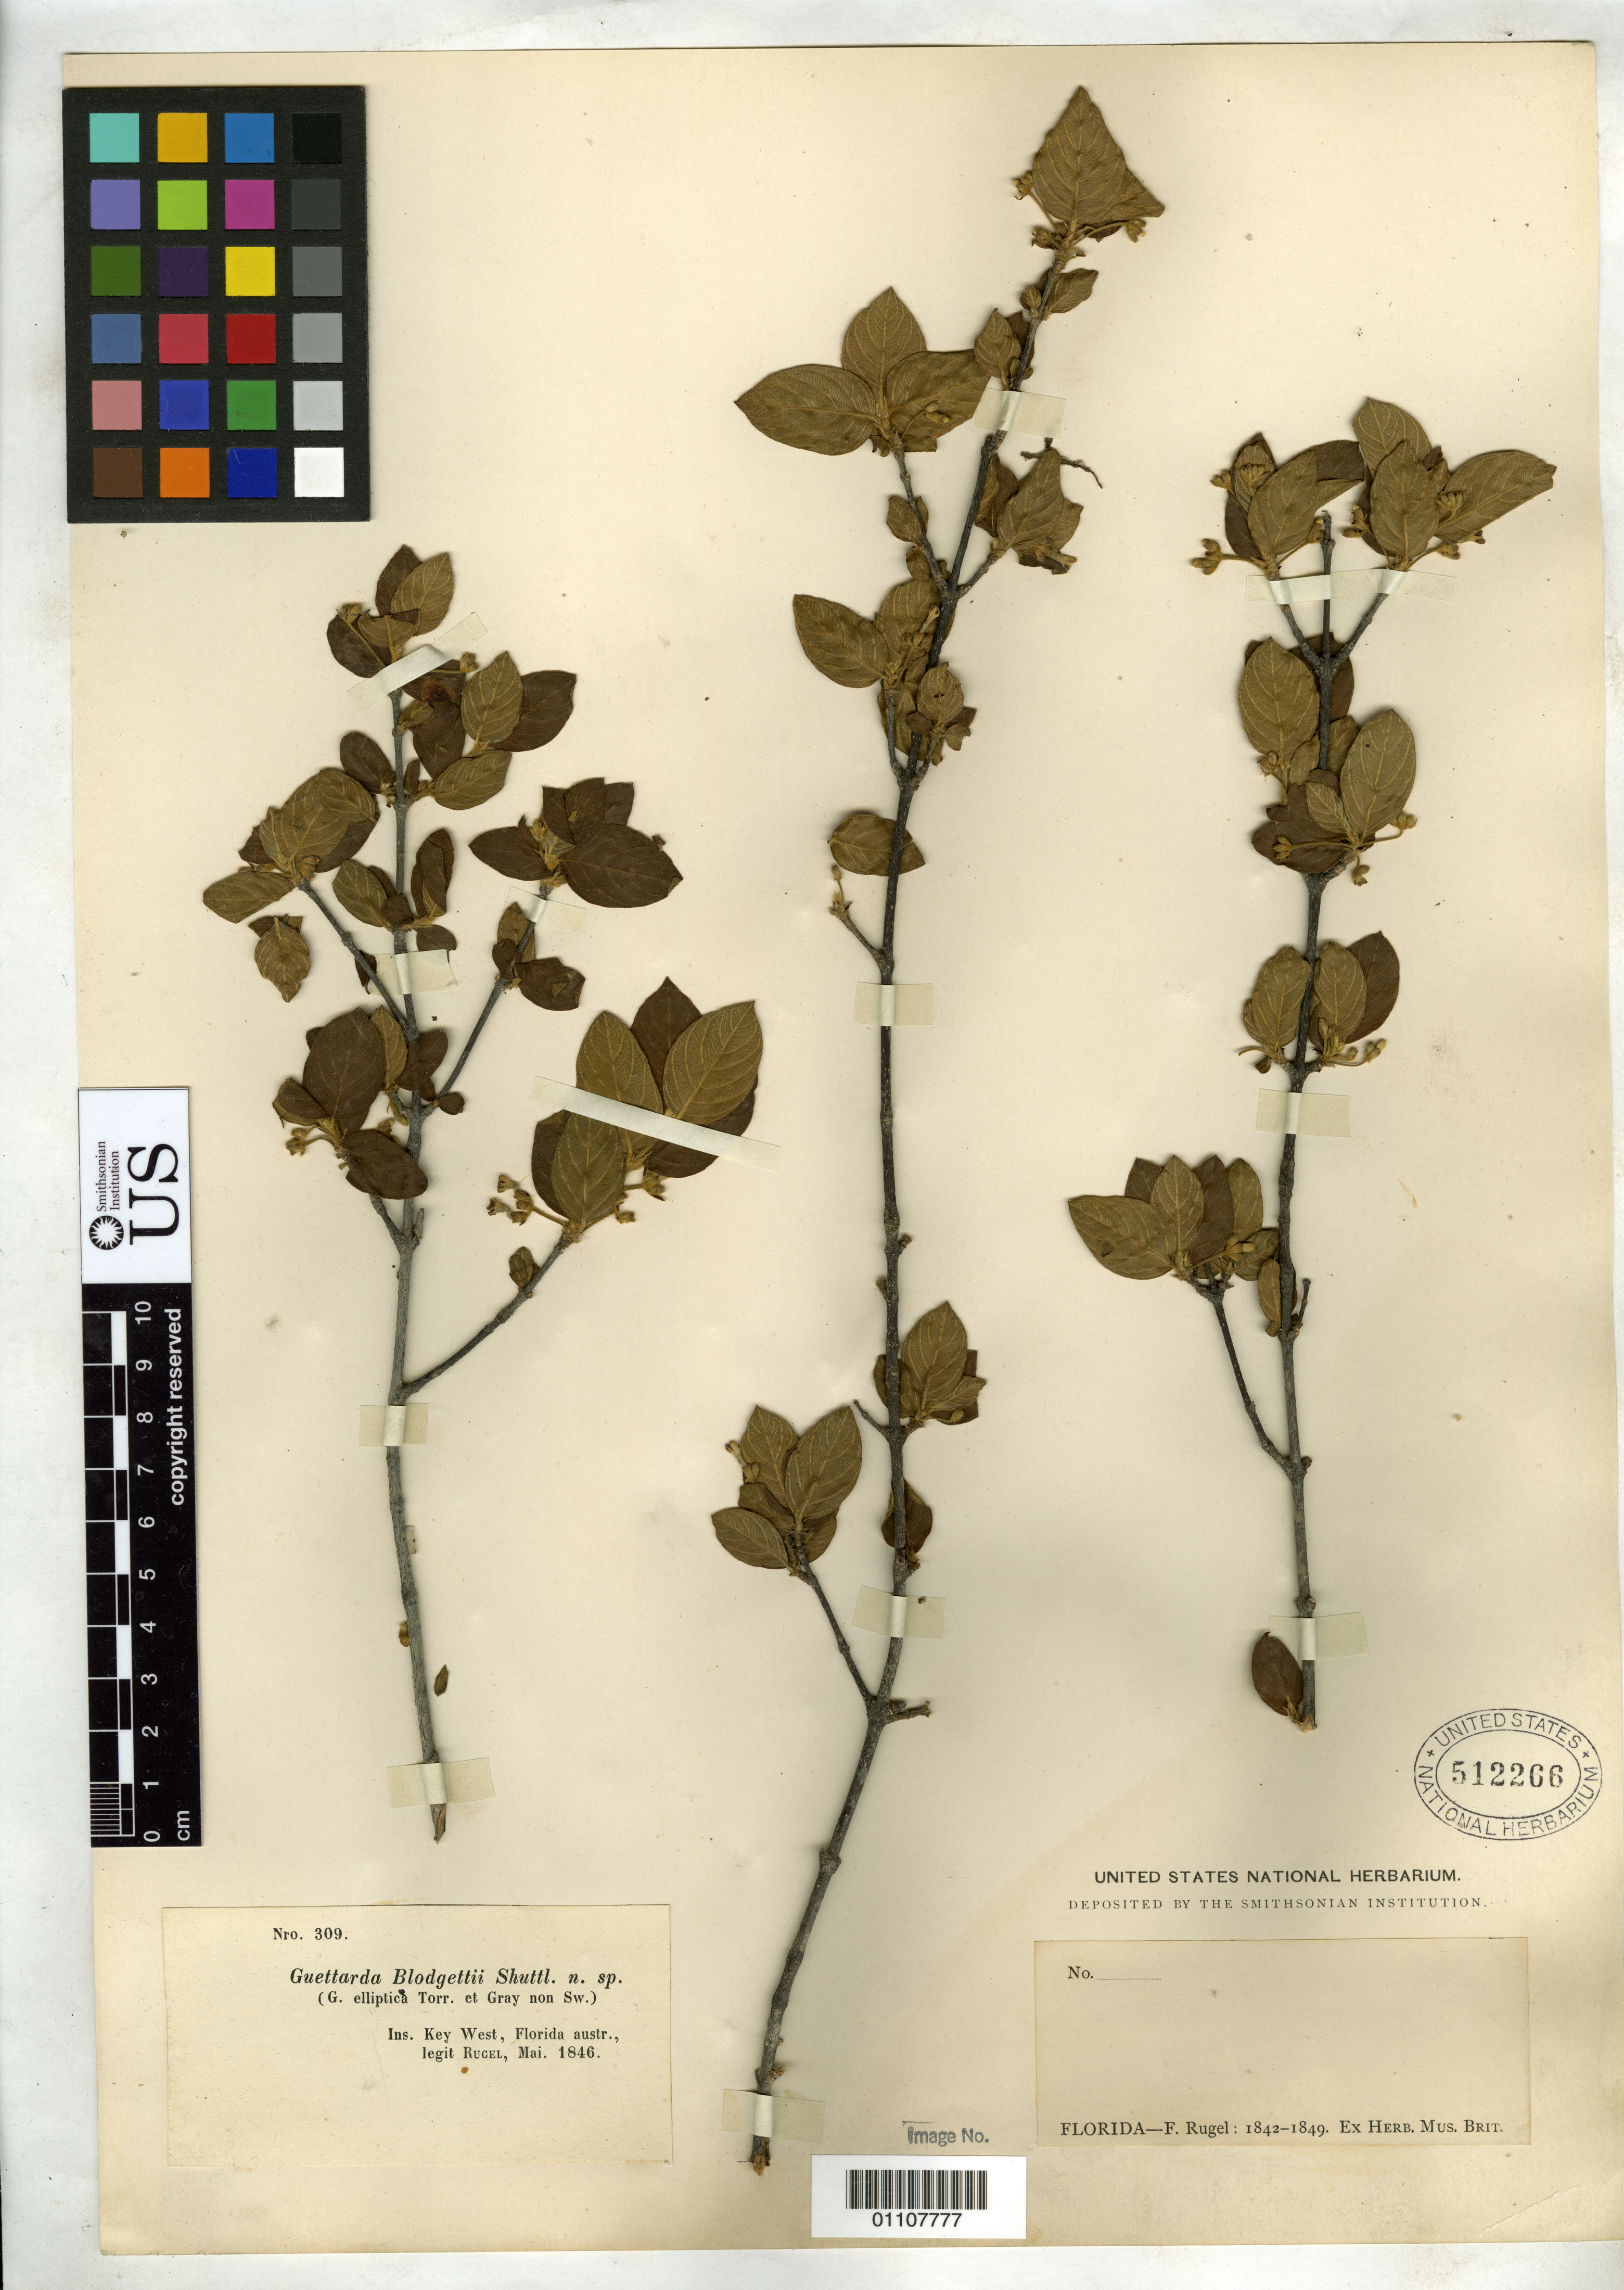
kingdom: Plantae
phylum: Tracheophyta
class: Magnoliopsida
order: Gentianales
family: Rubiaceae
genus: Guettarda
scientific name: Guettarda blodgettii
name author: Shuttlew.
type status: Possible Type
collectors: F. Rugel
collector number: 309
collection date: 1846-05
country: United States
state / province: Florida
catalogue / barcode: US 512266